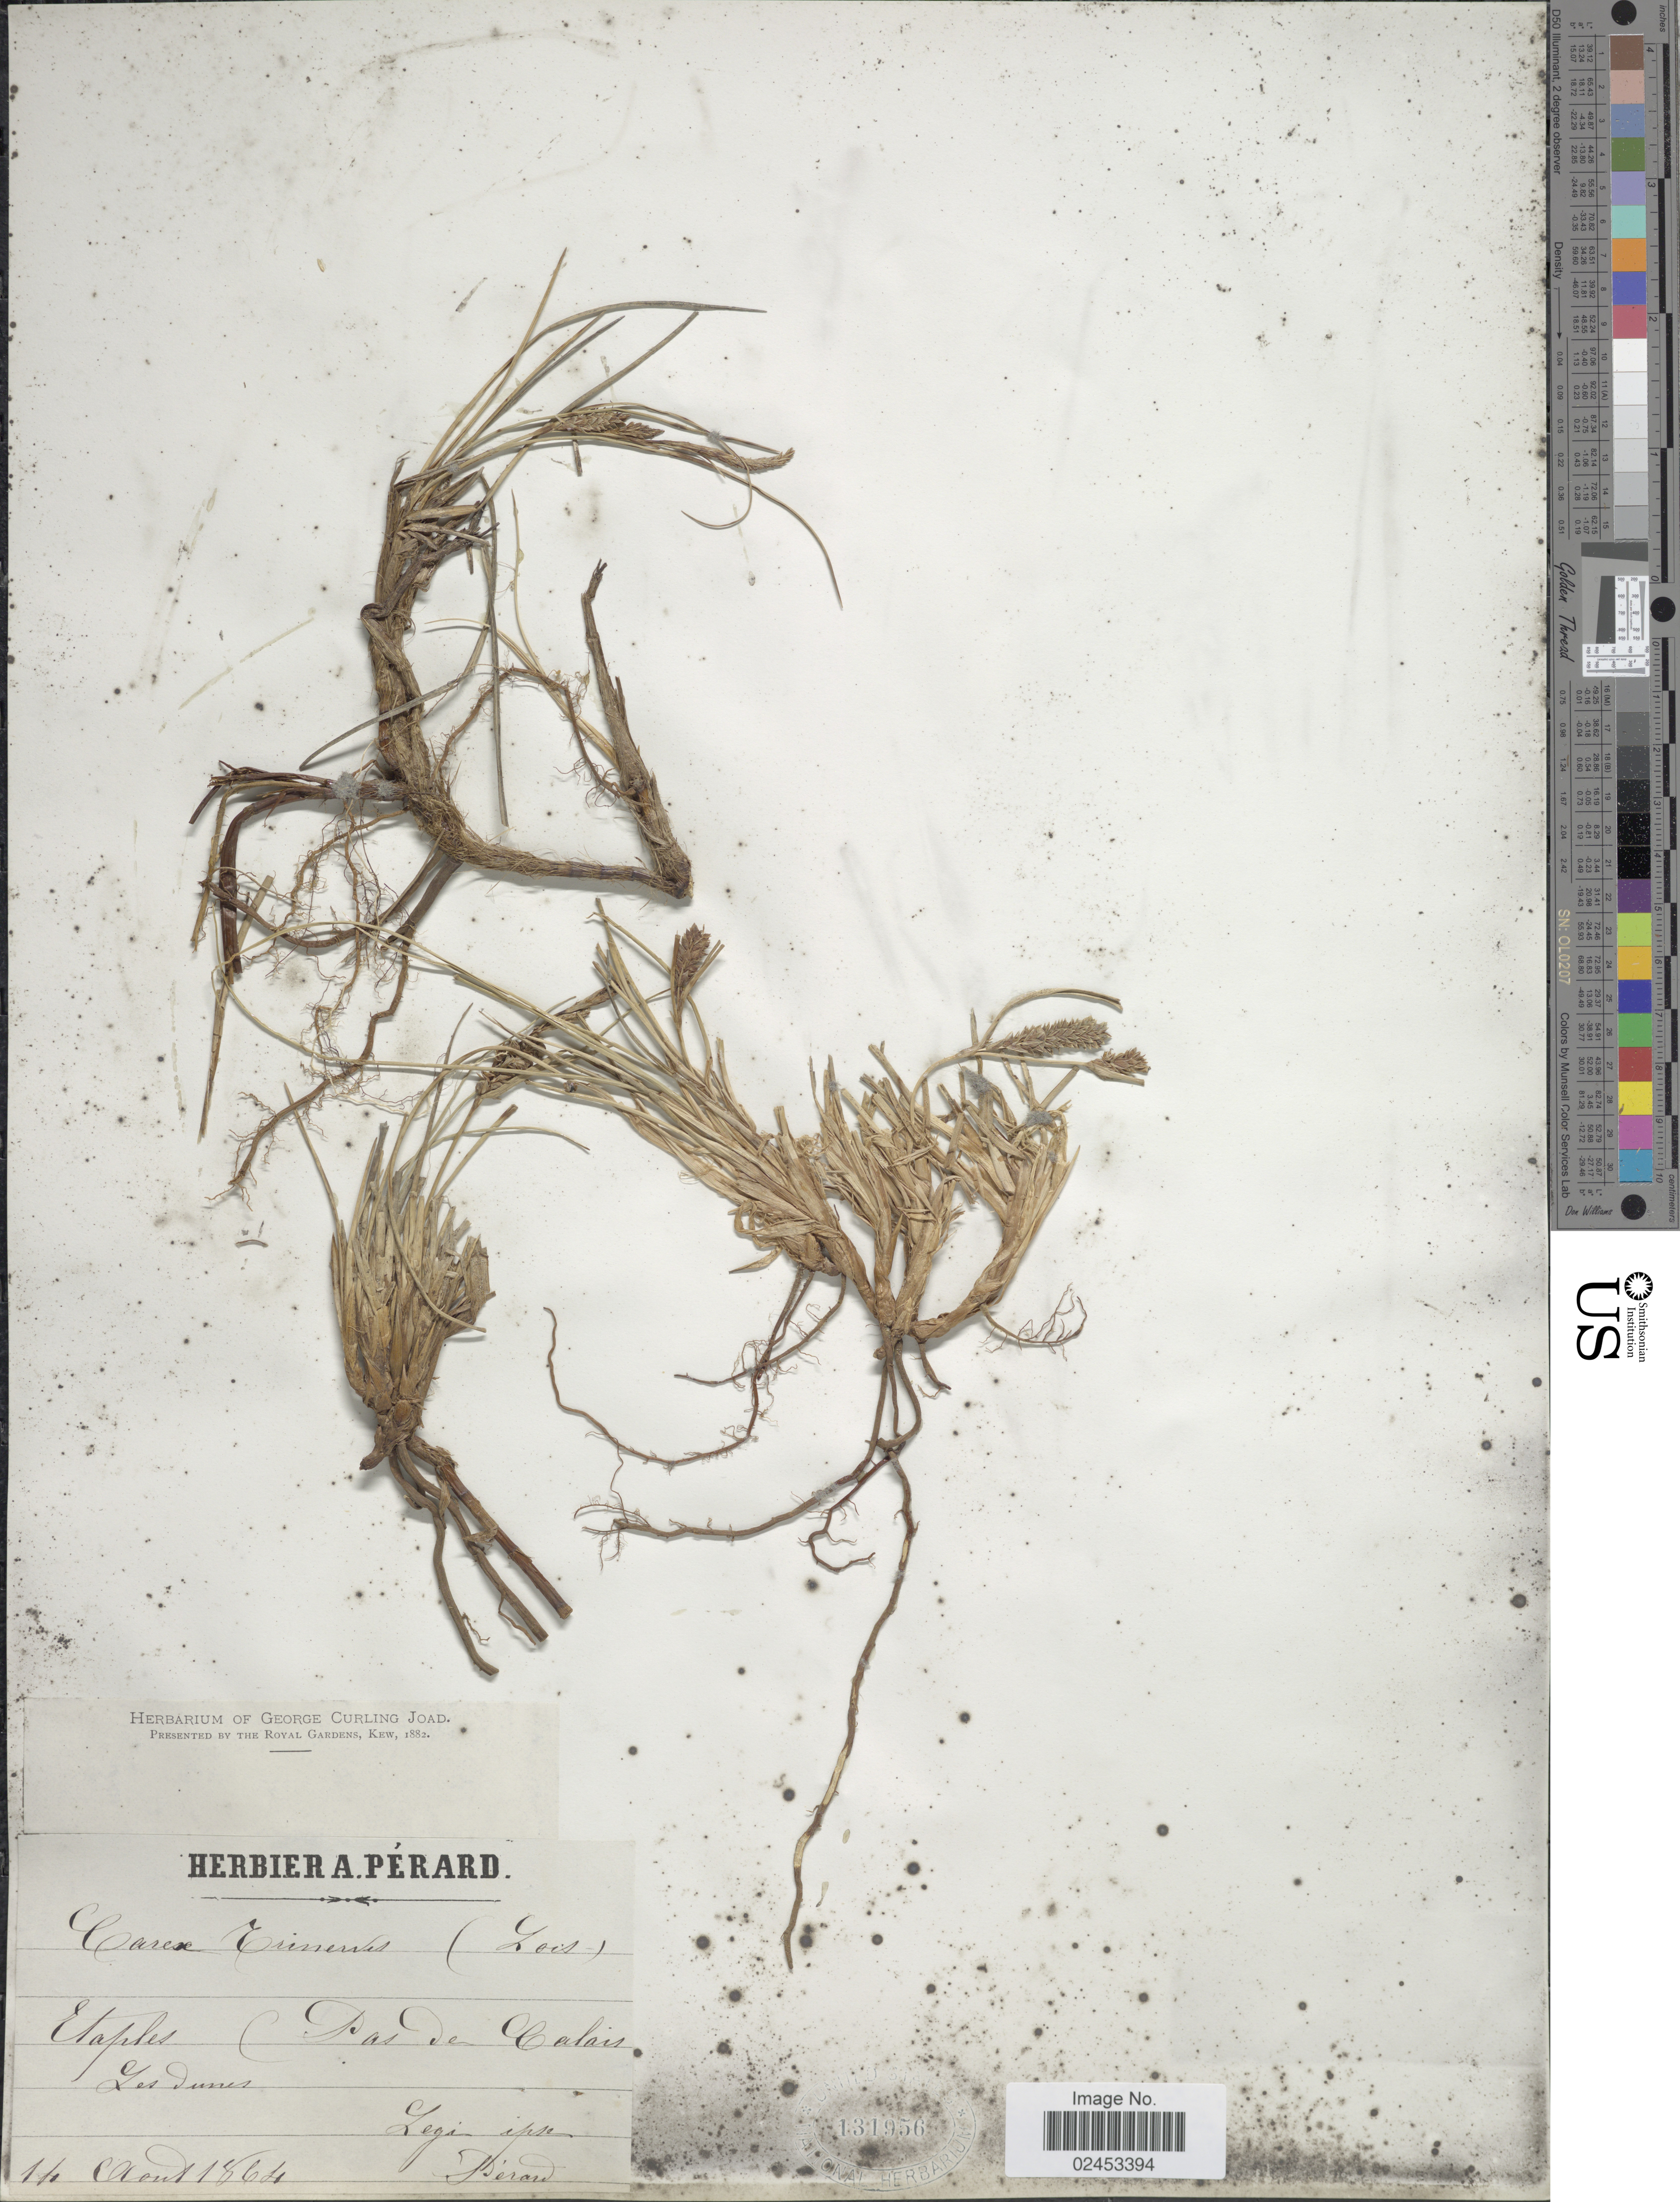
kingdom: Plantae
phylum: Tracheophyta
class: Liliopsida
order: Poales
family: Cyperaceae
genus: Carex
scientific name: Carex trinervis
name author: Degl.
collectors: A. Perard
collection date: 1864-08-14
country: France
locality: Etaples (Pas de Calais) Les dunes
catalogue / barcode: US 131956